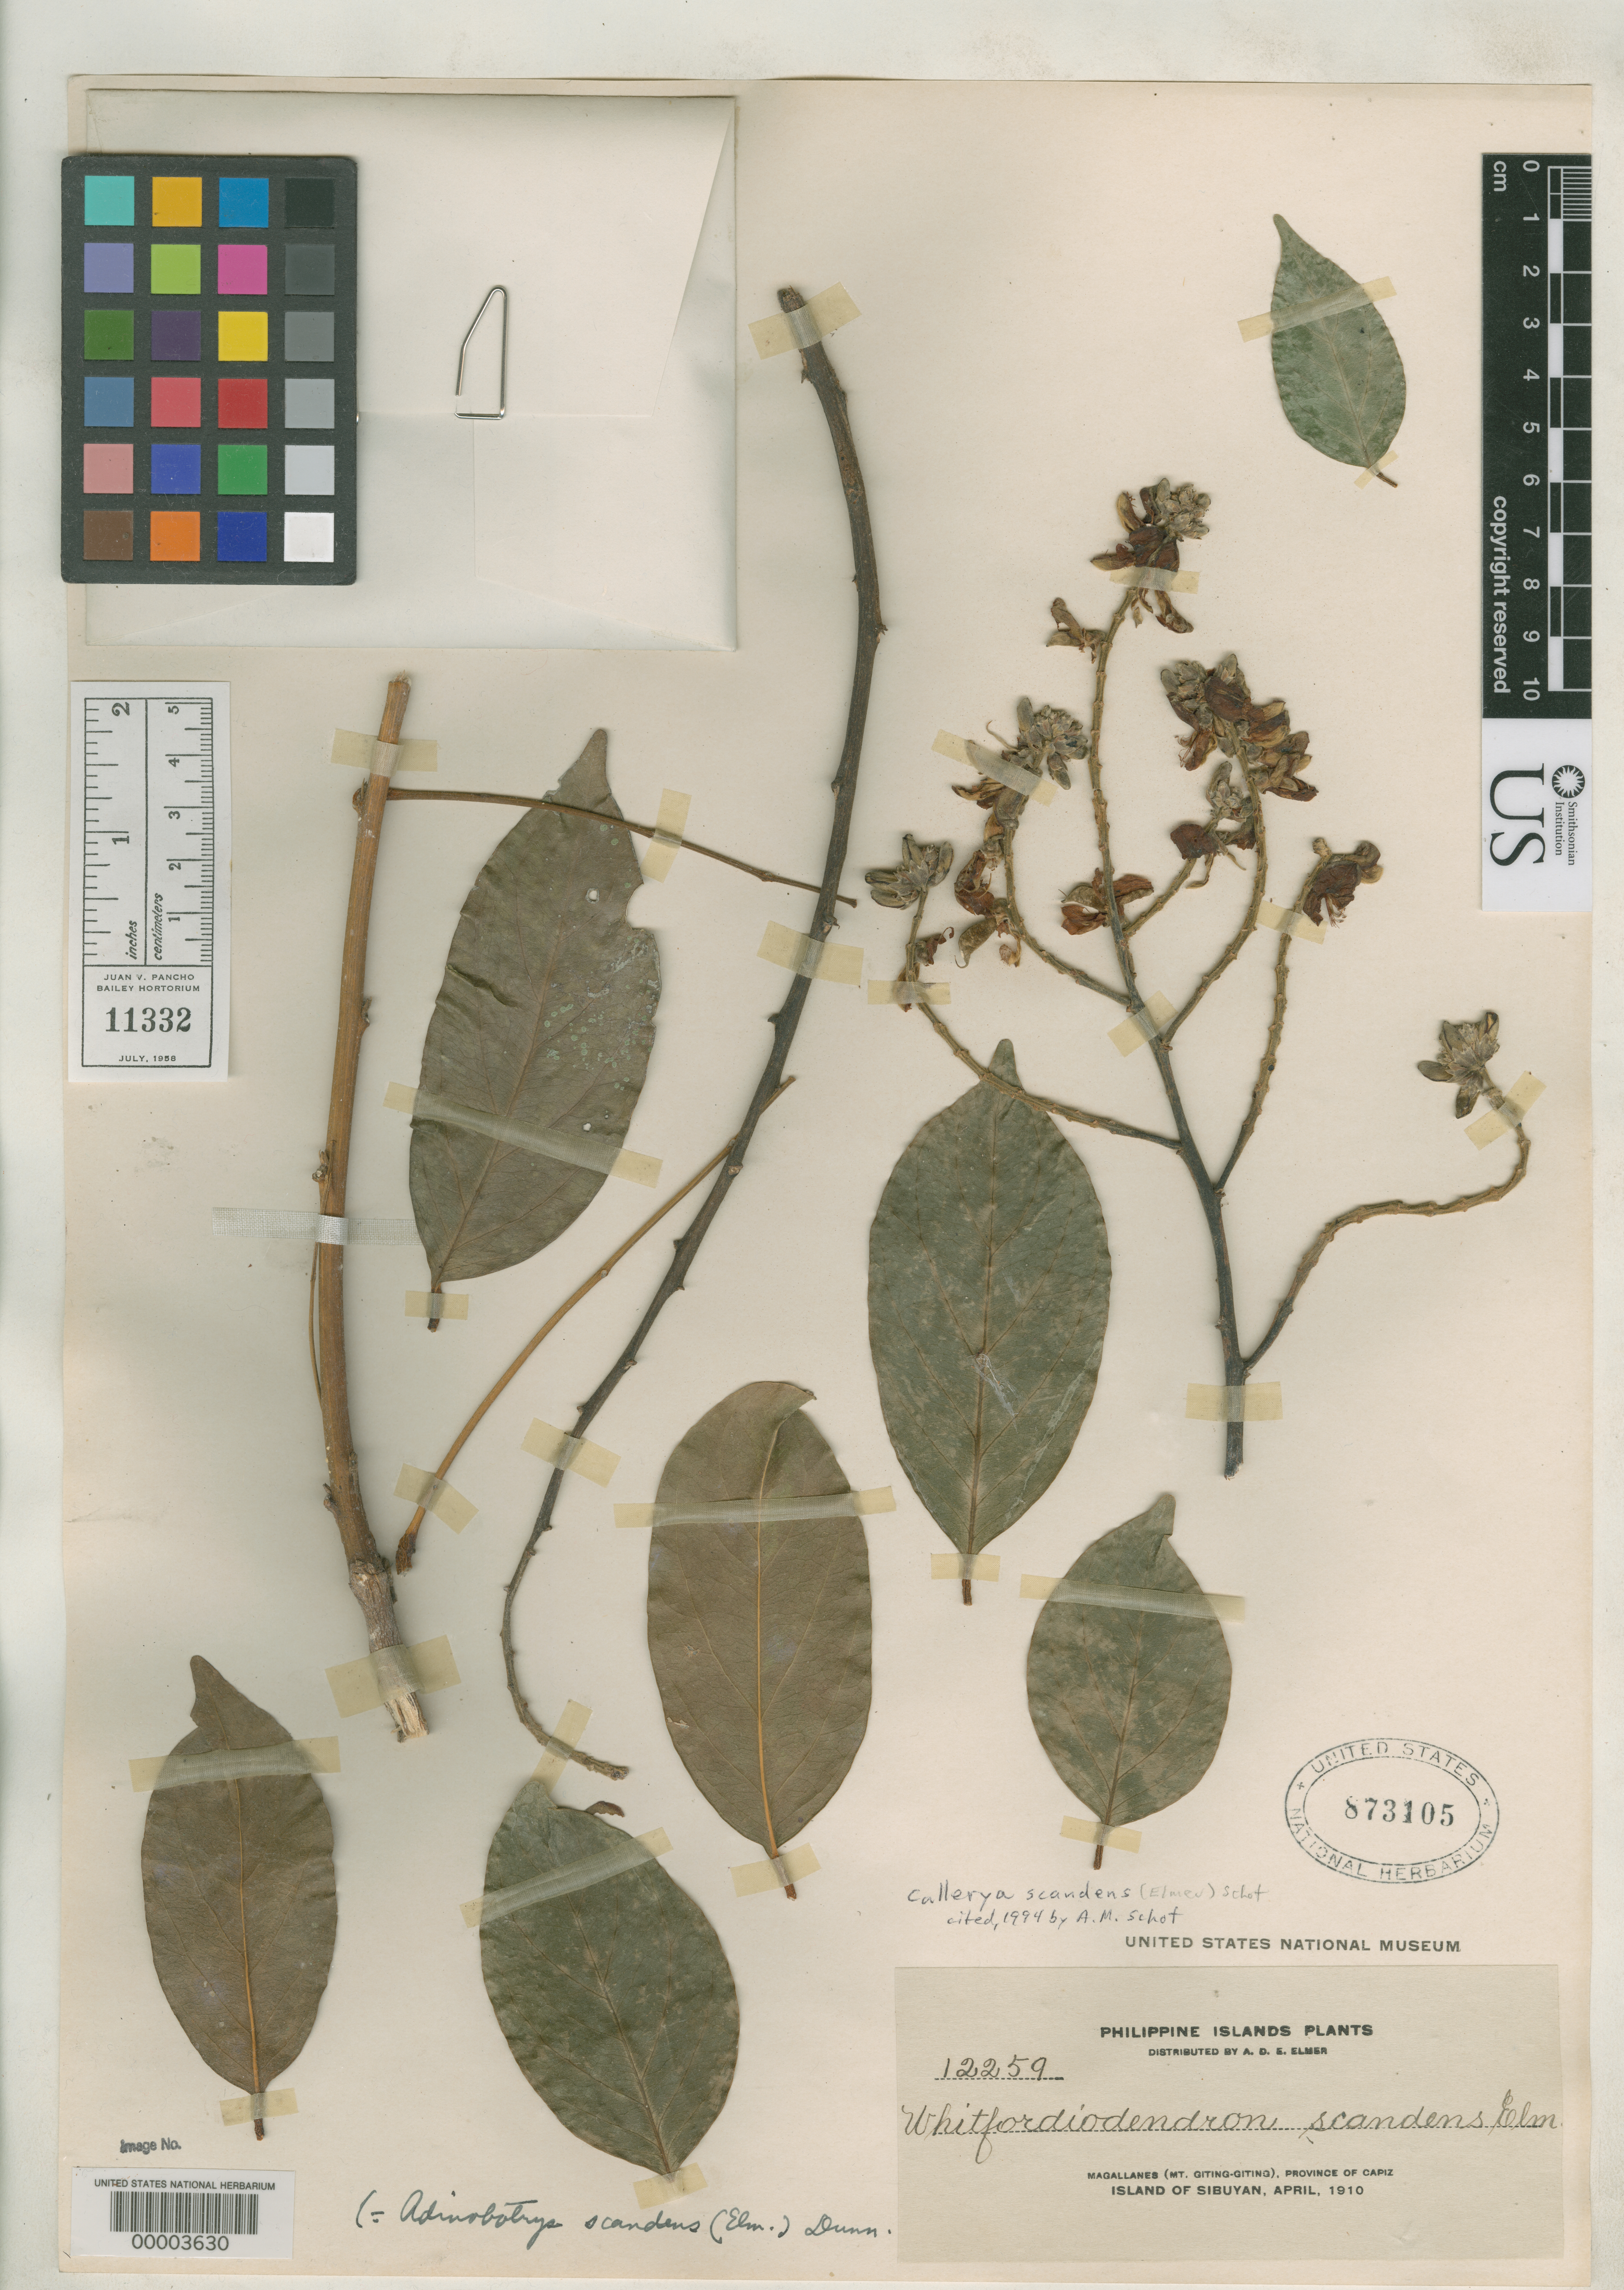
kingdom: Plantae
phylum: Tracheophyta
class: Magnoliopsida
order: Fabales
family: Fabaceae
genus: Whitfordiodendron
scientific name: Whitfordiodendron scandens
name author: (Elmer) Elmer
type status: Isotype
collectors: A. D. E. Elmer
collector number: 12259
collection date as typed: Apr 1910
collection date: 1910-04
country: Philippines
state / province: Western Visayas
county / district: Capiz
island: Sibuyan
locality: Magallanes, Mt. Giting-Giting.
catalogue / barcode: US 873105